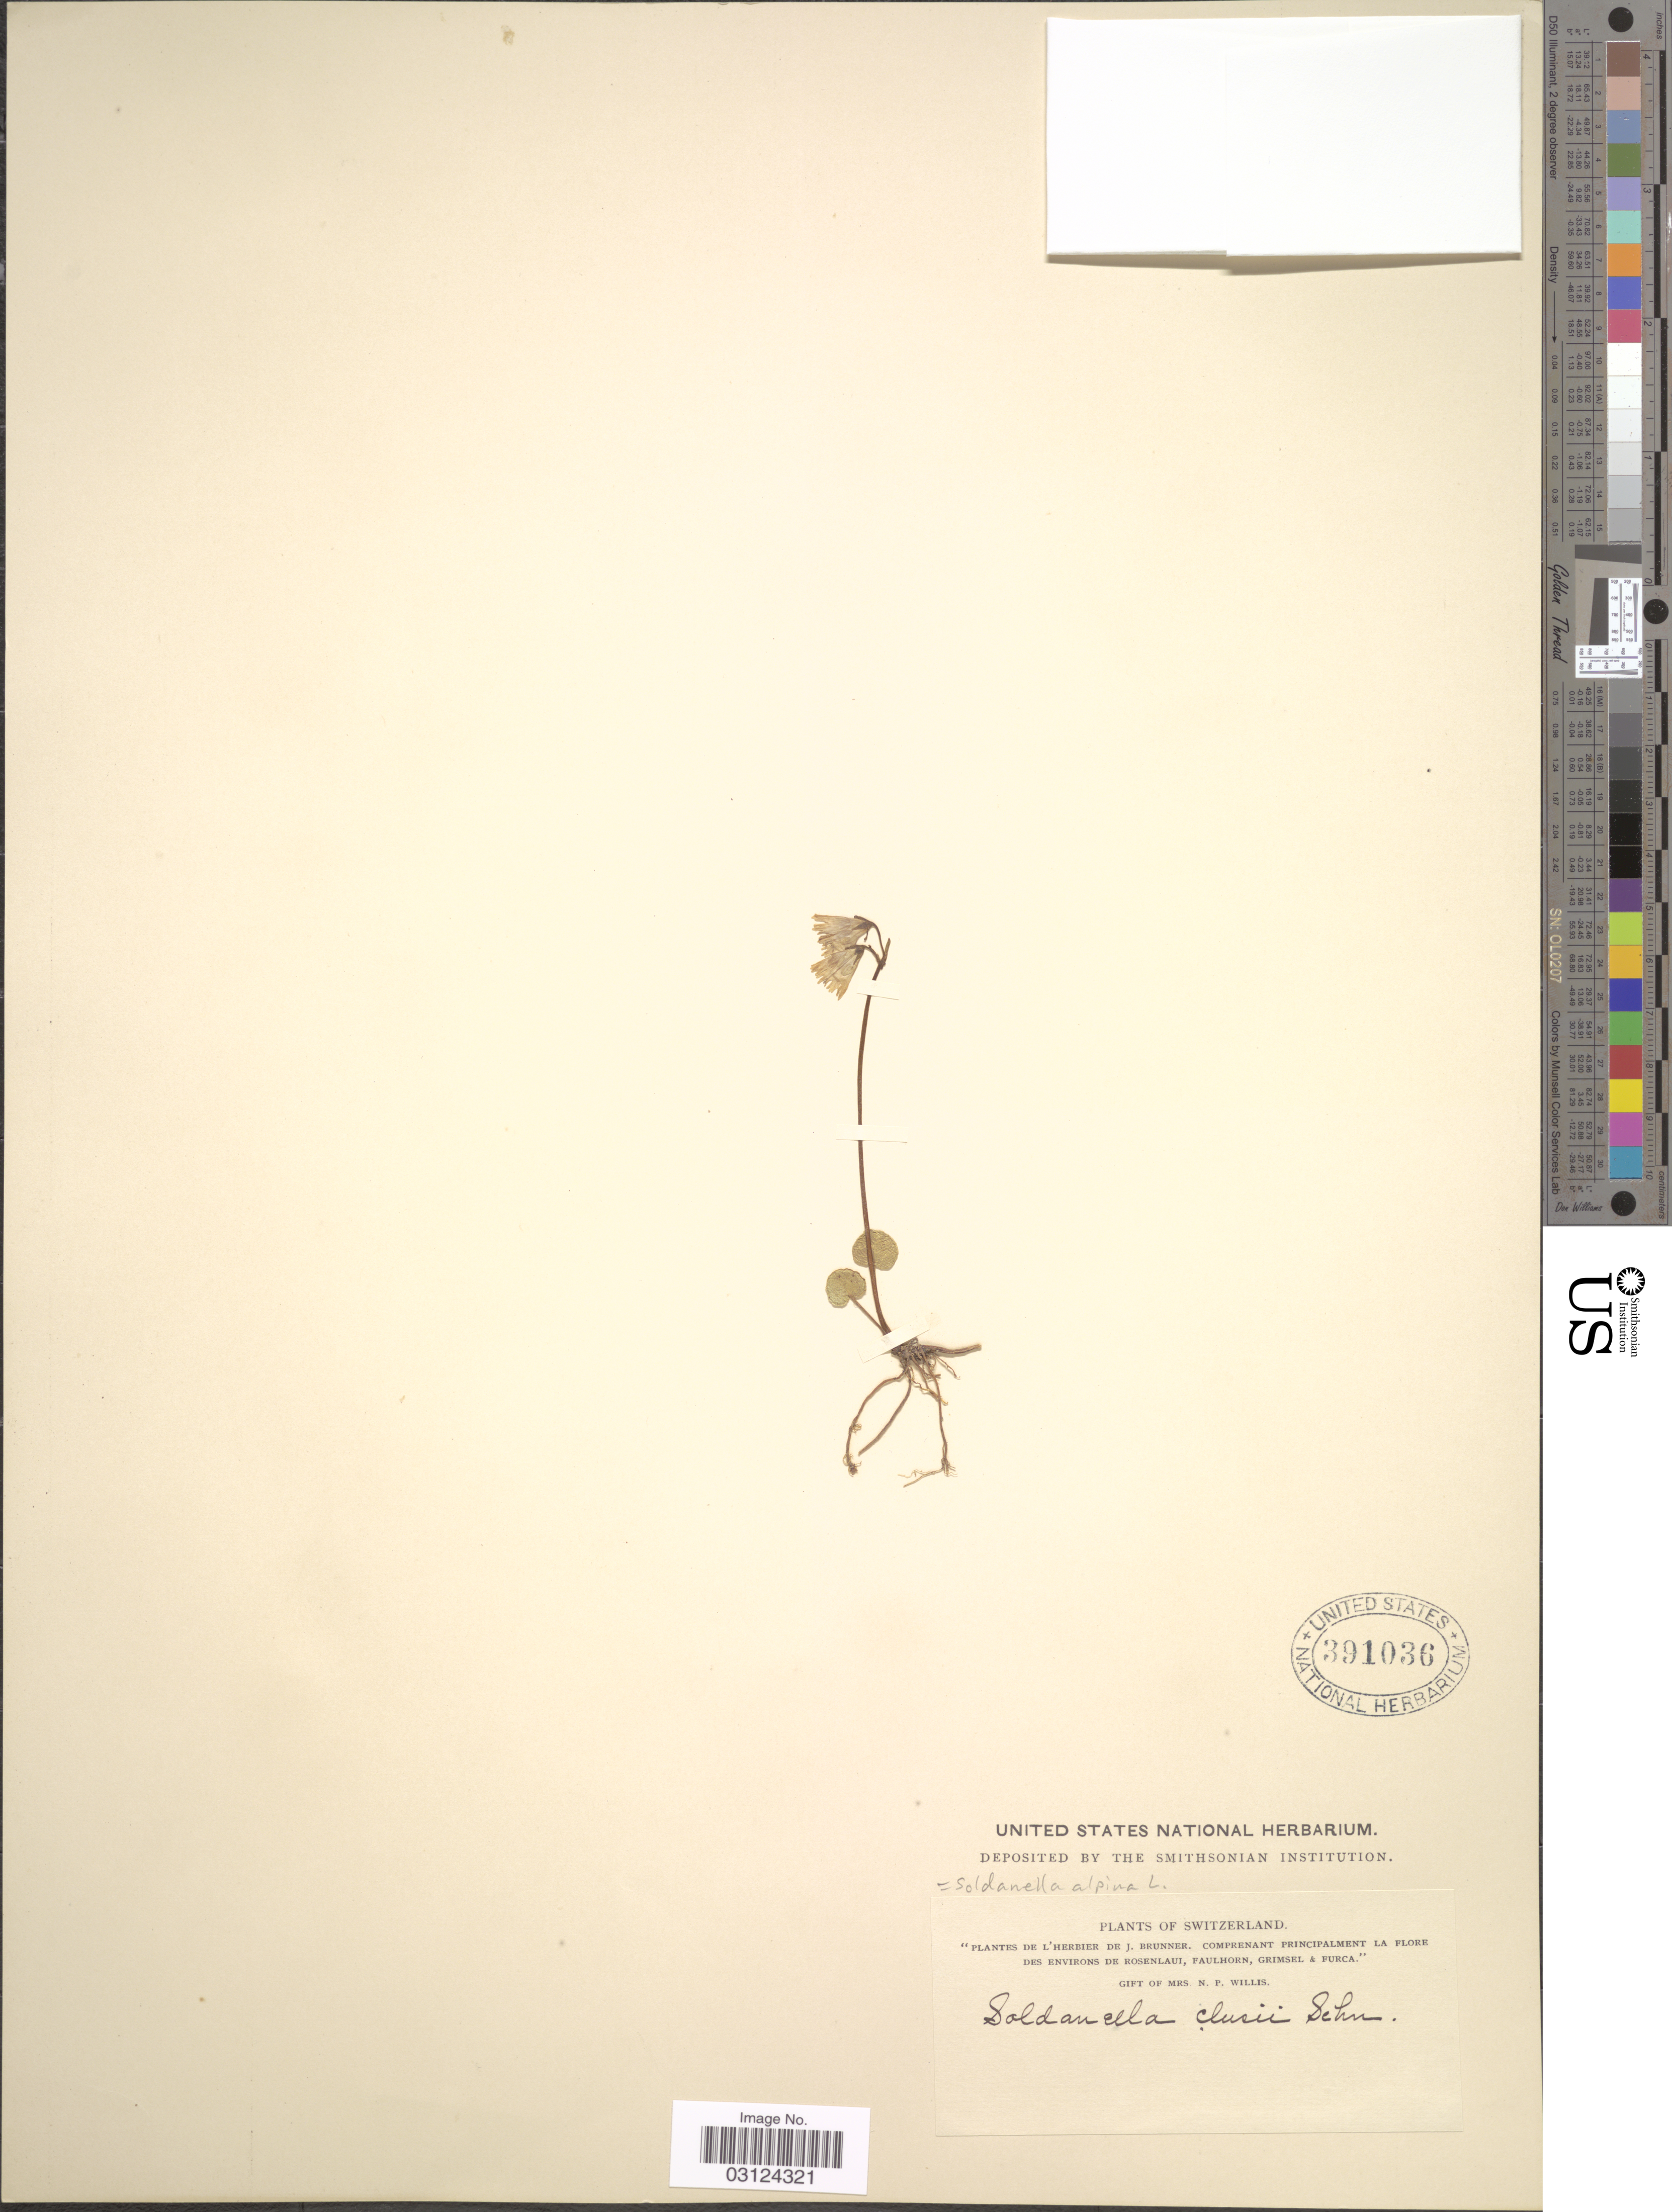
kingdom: Plantae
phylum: Tracheophyta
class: Magnoliopsida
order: Ericales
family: Primulaceae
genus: Soldanella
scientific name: Soldanella alpina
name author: L.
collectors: ex herb. J. Brunner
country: Switzerland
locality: Environs de Rosenlaui, Faulhorn, Grimsel, & Furca.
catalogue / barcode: US 391036